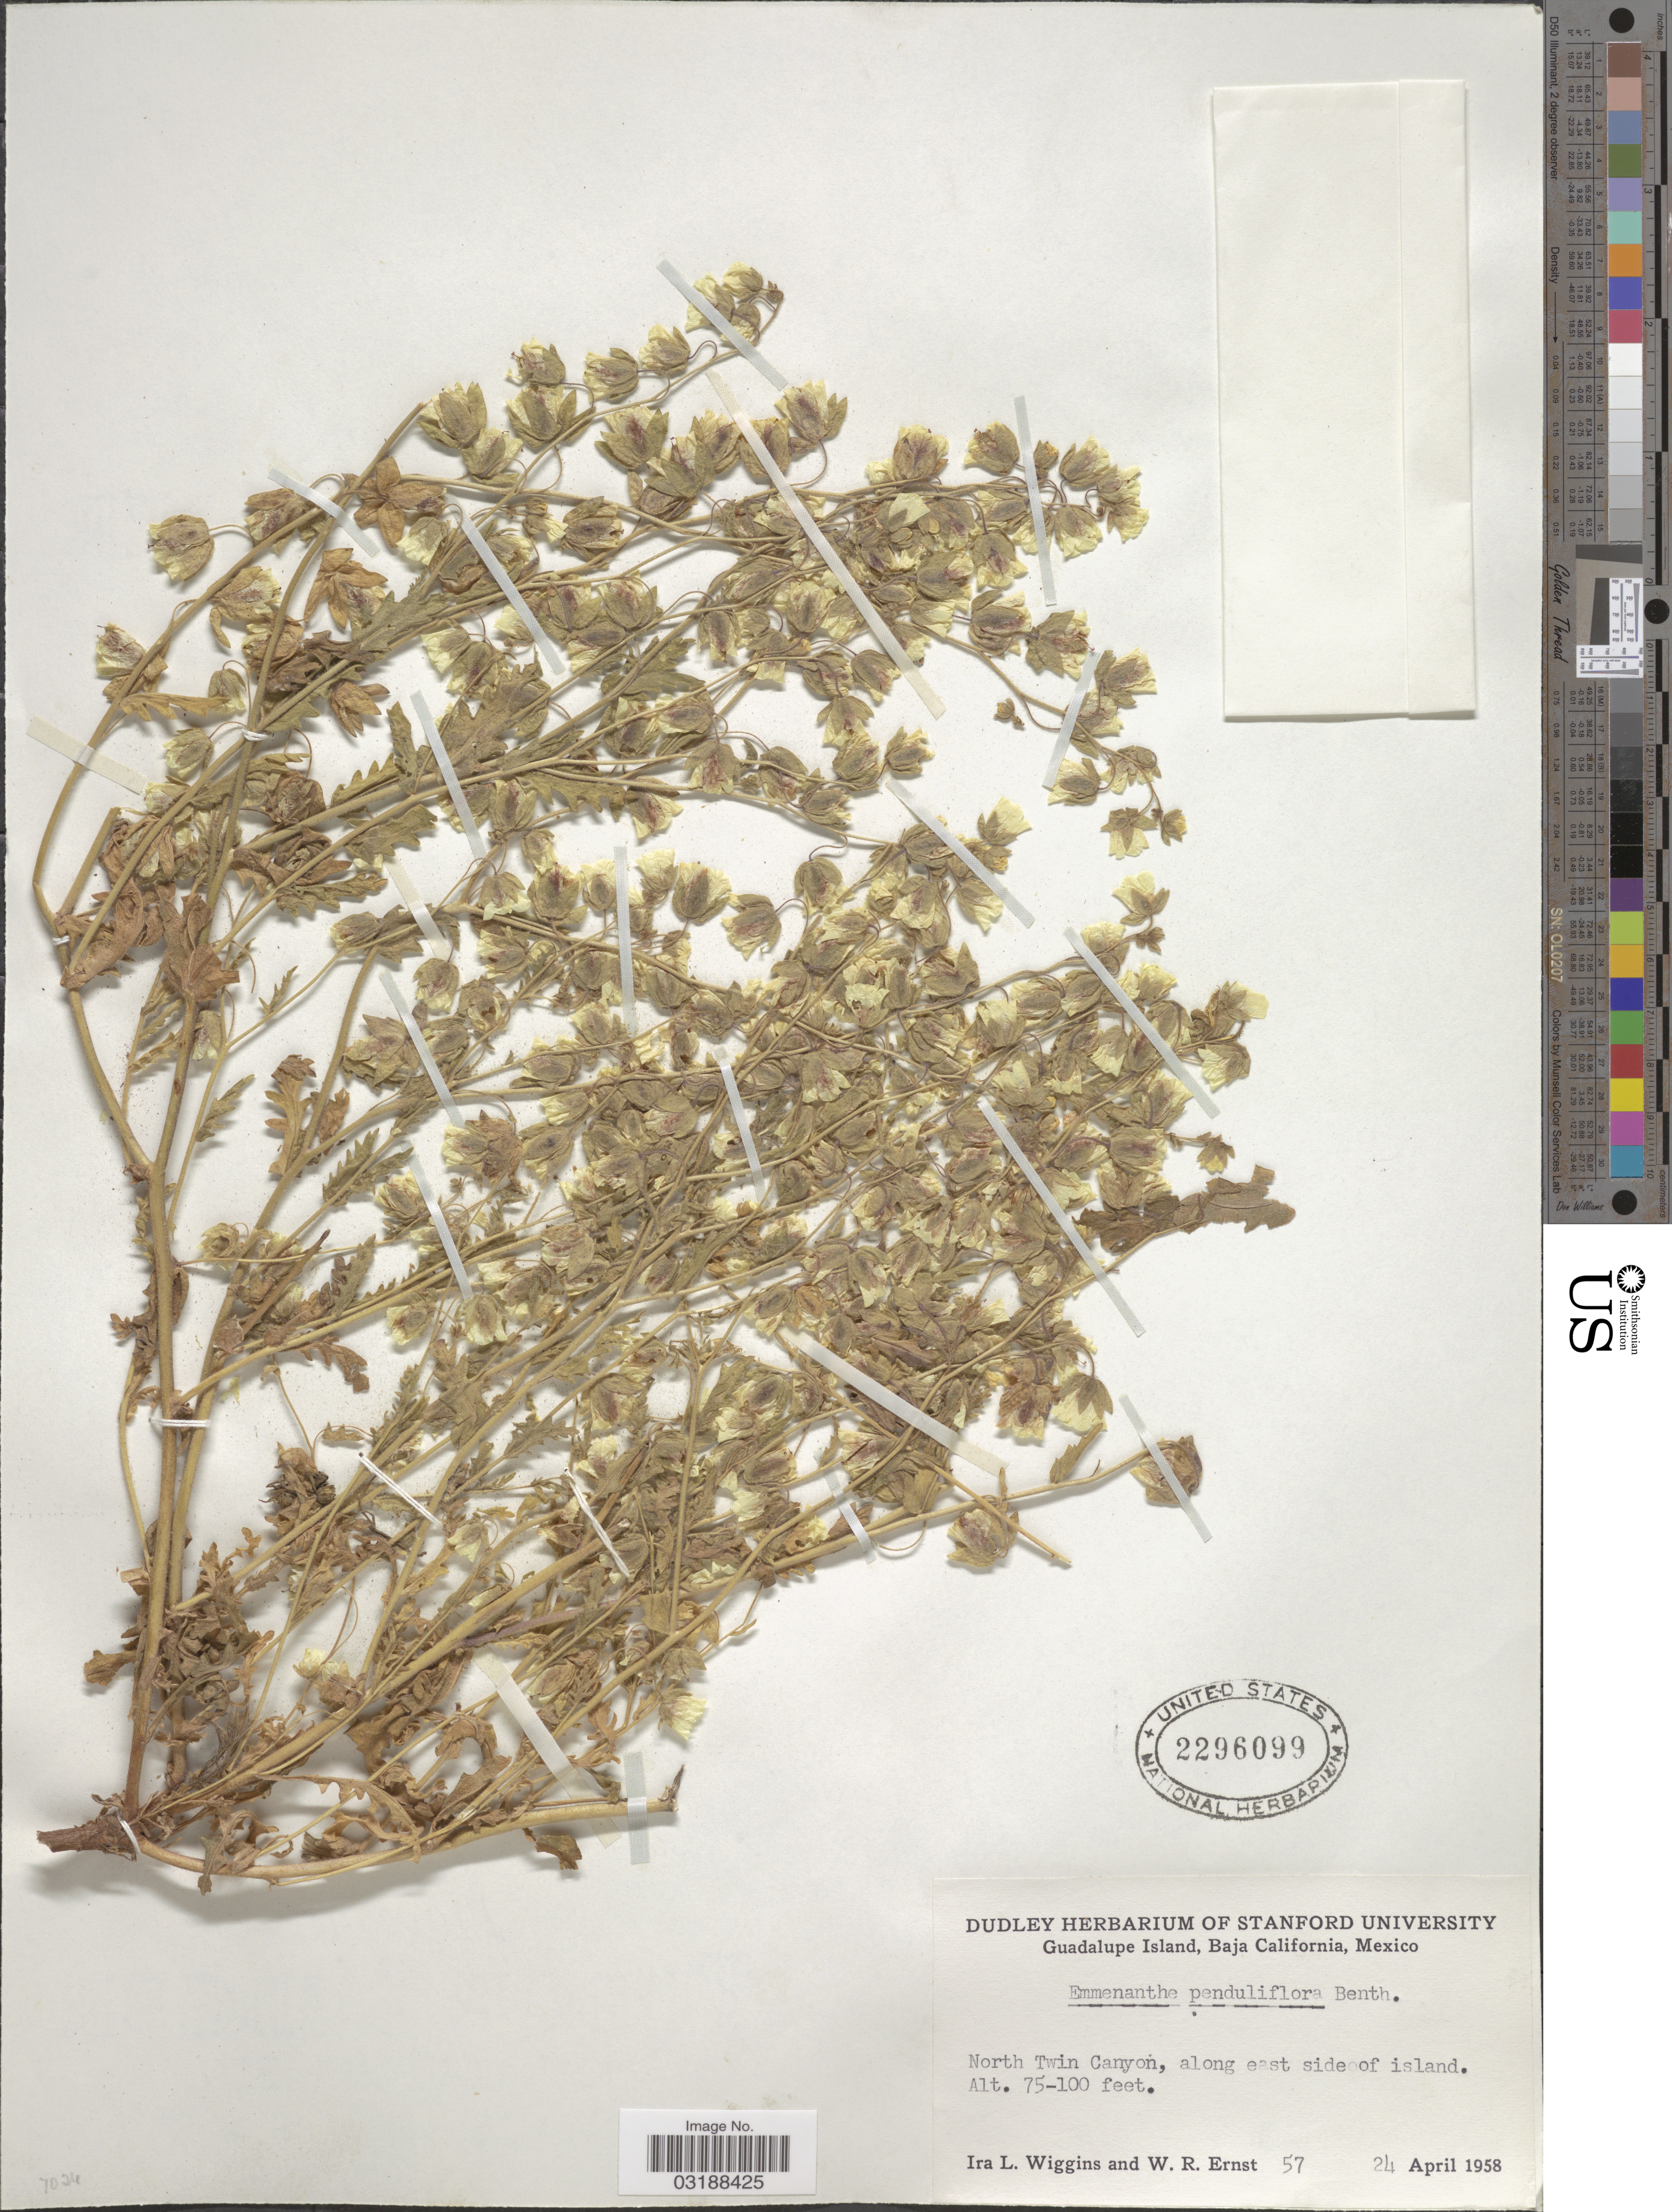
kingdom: Plantae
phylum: Tracheophyta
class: Magnoliopsida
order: Boraginales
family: Hydrophyllaceae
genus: Emmenanthe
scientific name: Emmenanthe penduliflora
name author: Benth.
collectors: I. L. Wiggins & W. R. Ernst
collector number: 57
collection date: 1958-04-24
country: Mexico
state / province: Baja California Norte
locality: Guadalupe Island. North Twin Canyon, along east side of island.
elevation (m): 23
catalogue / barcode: US 2296099